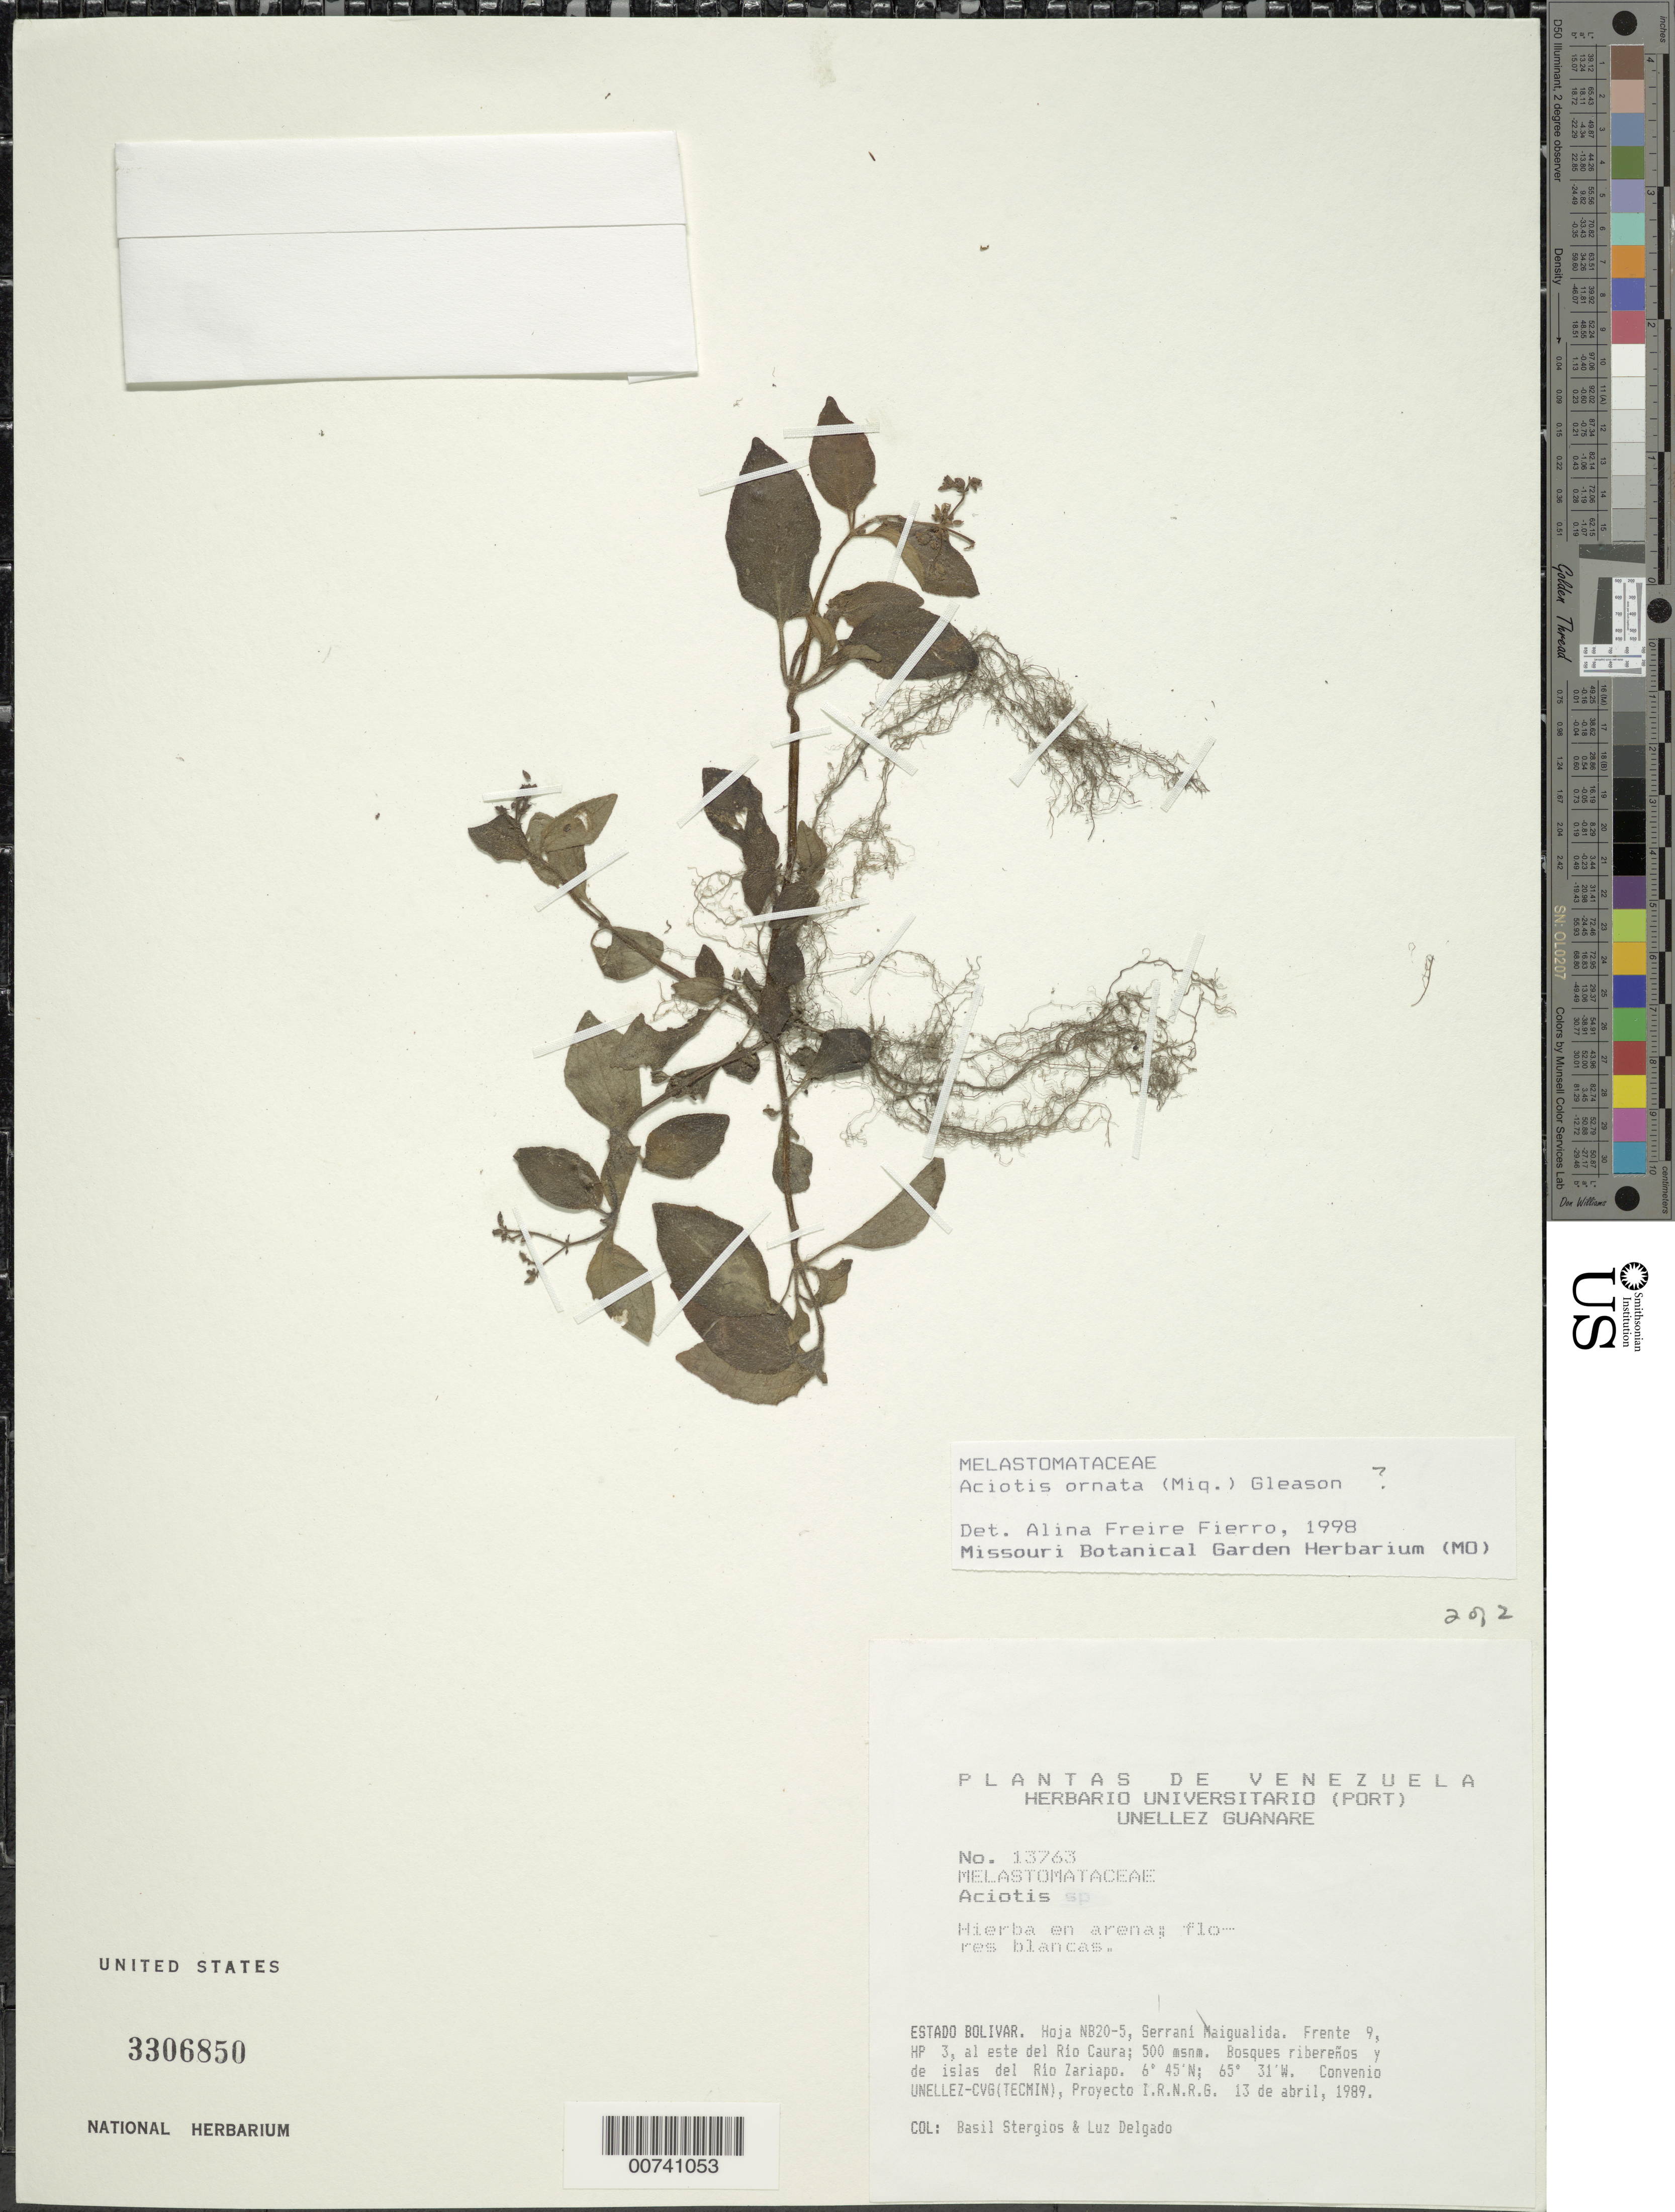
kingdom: Plantae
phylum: Tracheophyta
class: Magnoliopsida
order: Myrtales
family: Melastomataceae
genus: Aciotis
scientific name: Aciotis polystachya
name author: (Bonpl.) Triana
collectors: B. G. Stergios & L. Delgado V.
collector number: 13763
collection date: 1989-04-13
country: Venezuela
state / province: Bolivar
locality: Serrania Maigualida, E del río Caura, cerca de las riberas del río Zariapo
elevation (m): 500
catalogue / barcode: US 3306850